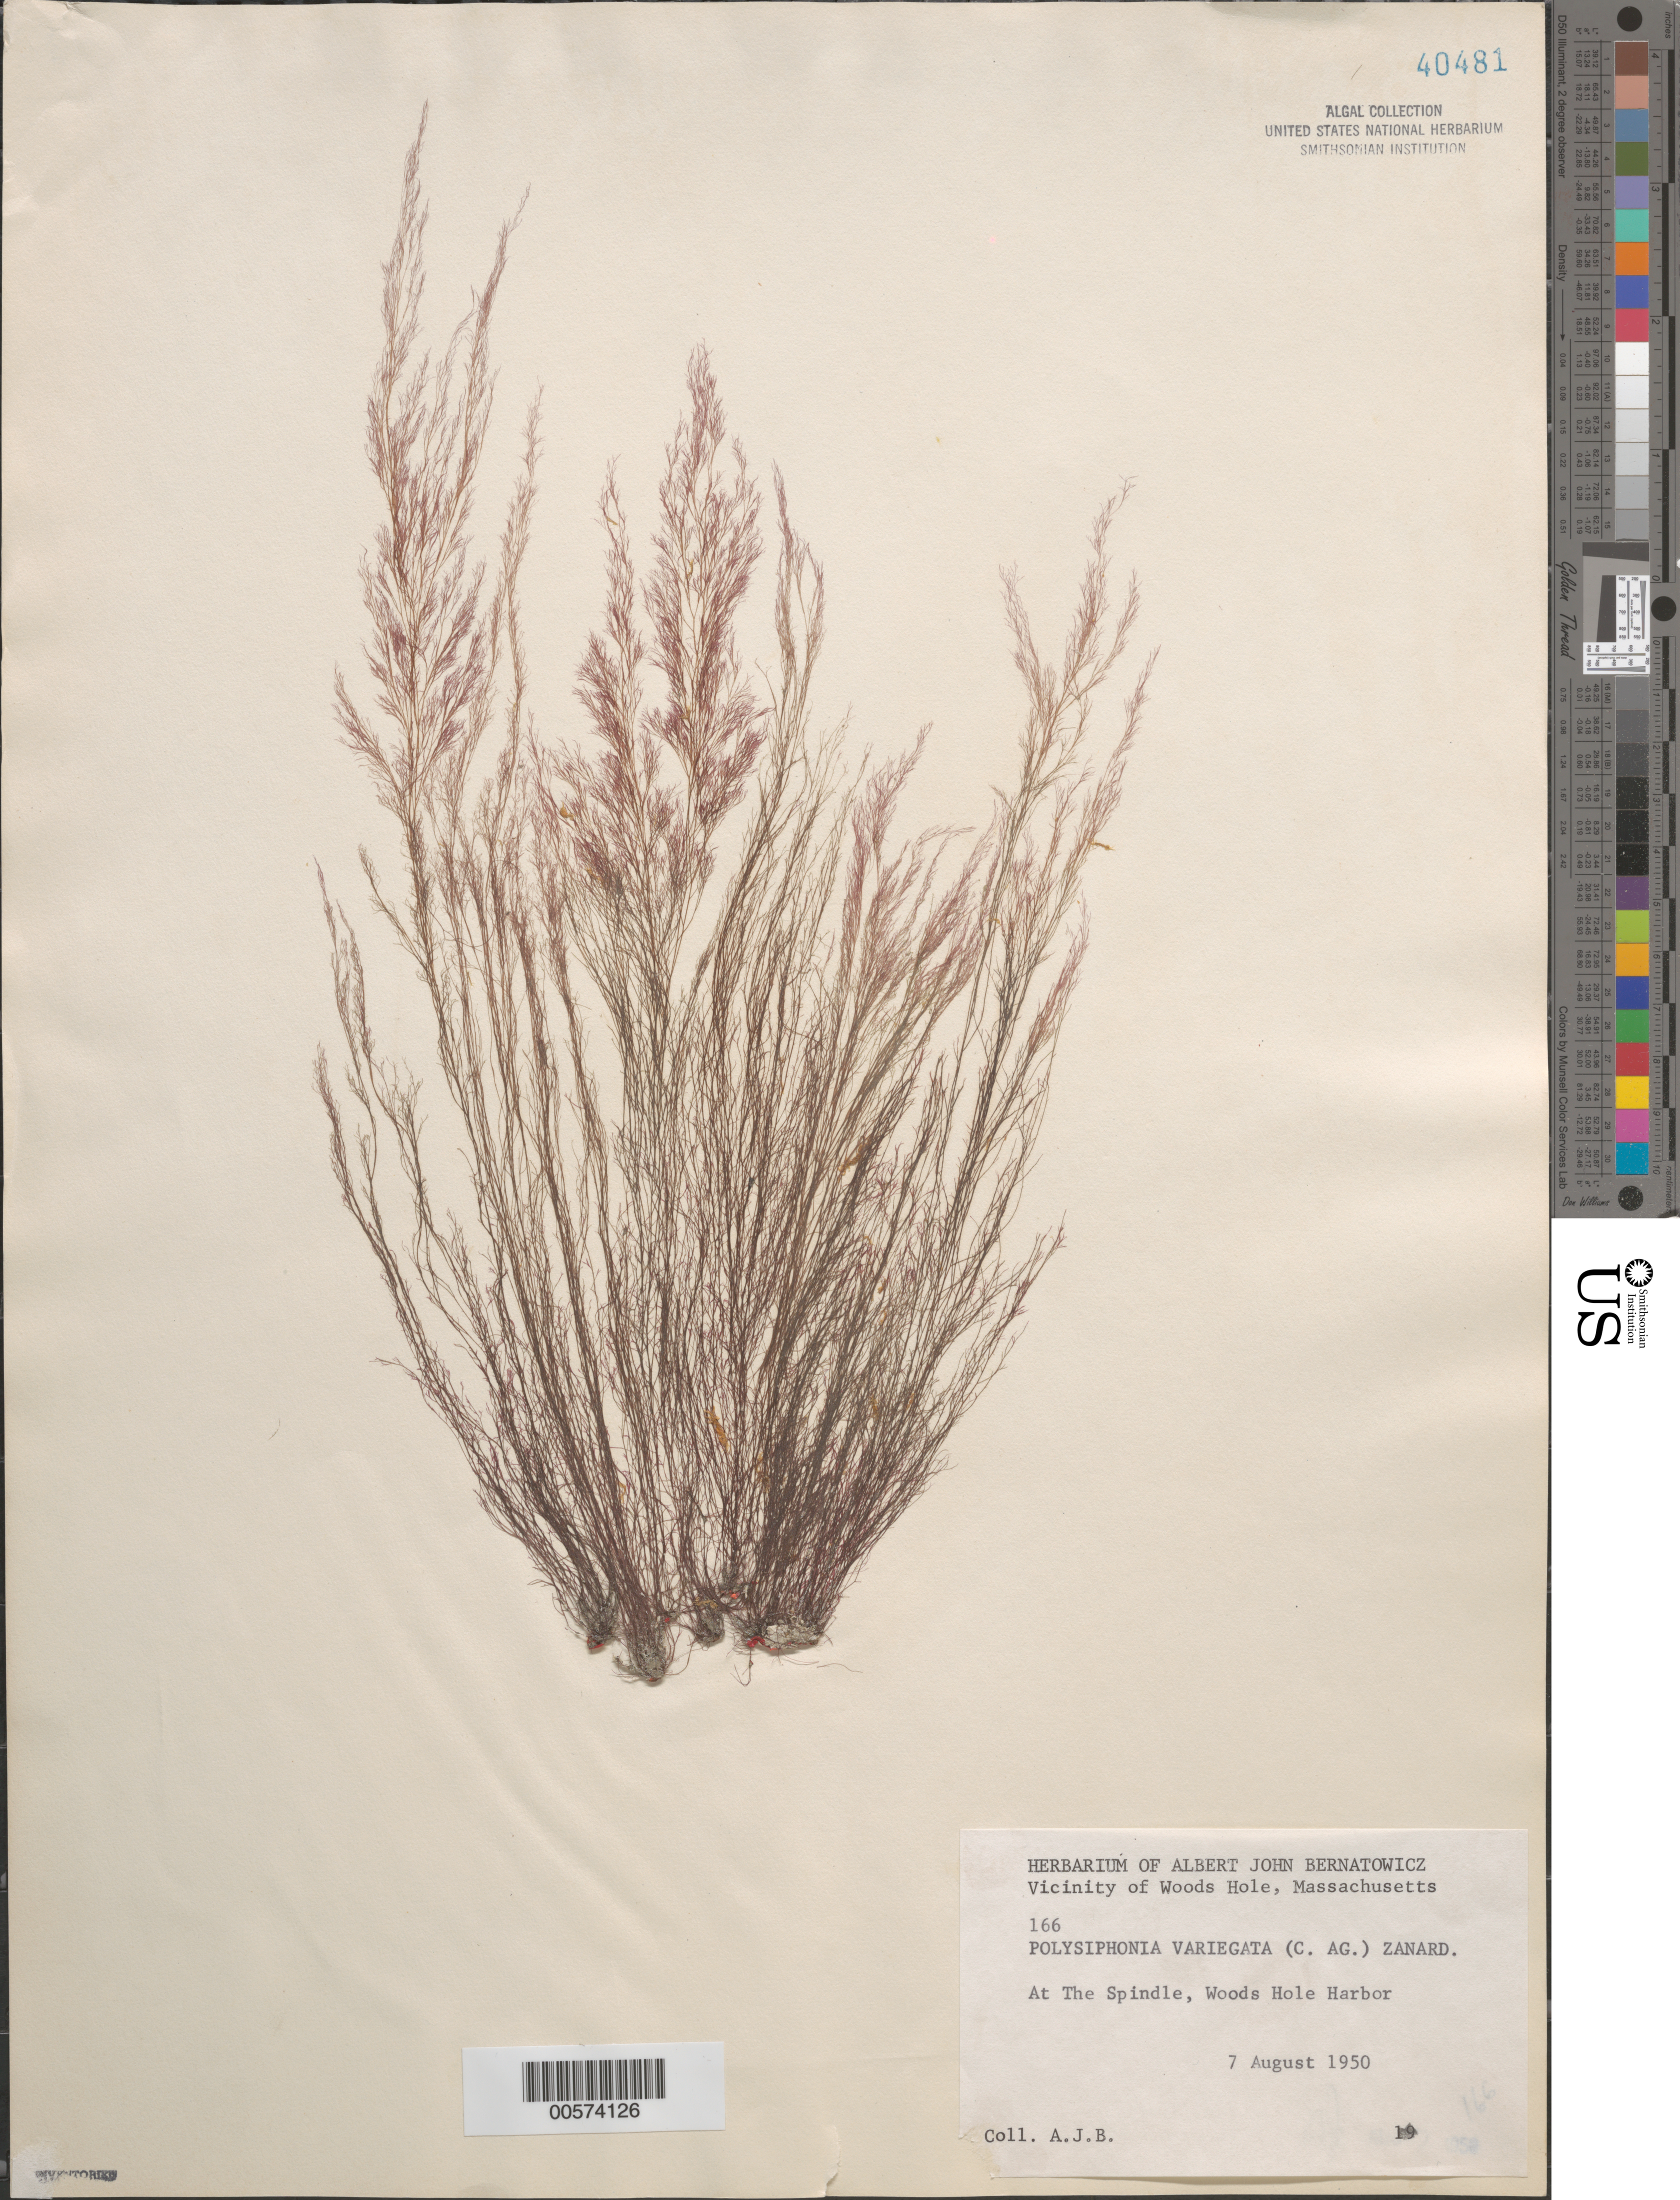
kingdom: Plantae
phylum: Rhodophyta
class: Florideophyceae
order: Ceramiales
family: Rhodomelaceae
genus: Carradoriella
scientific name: Carradoriella denudata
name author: (Dillwyn) Savoie & G.W. Saunders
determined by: Algae name updating Project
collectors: A. Bernatowicz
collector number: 166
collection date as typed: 07 Aug 1950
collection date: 1950-08-07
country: United States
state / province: Massachusetts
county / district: Barnstable County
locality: Woods Hole Harbor, The Spindle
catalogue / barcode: US 40481